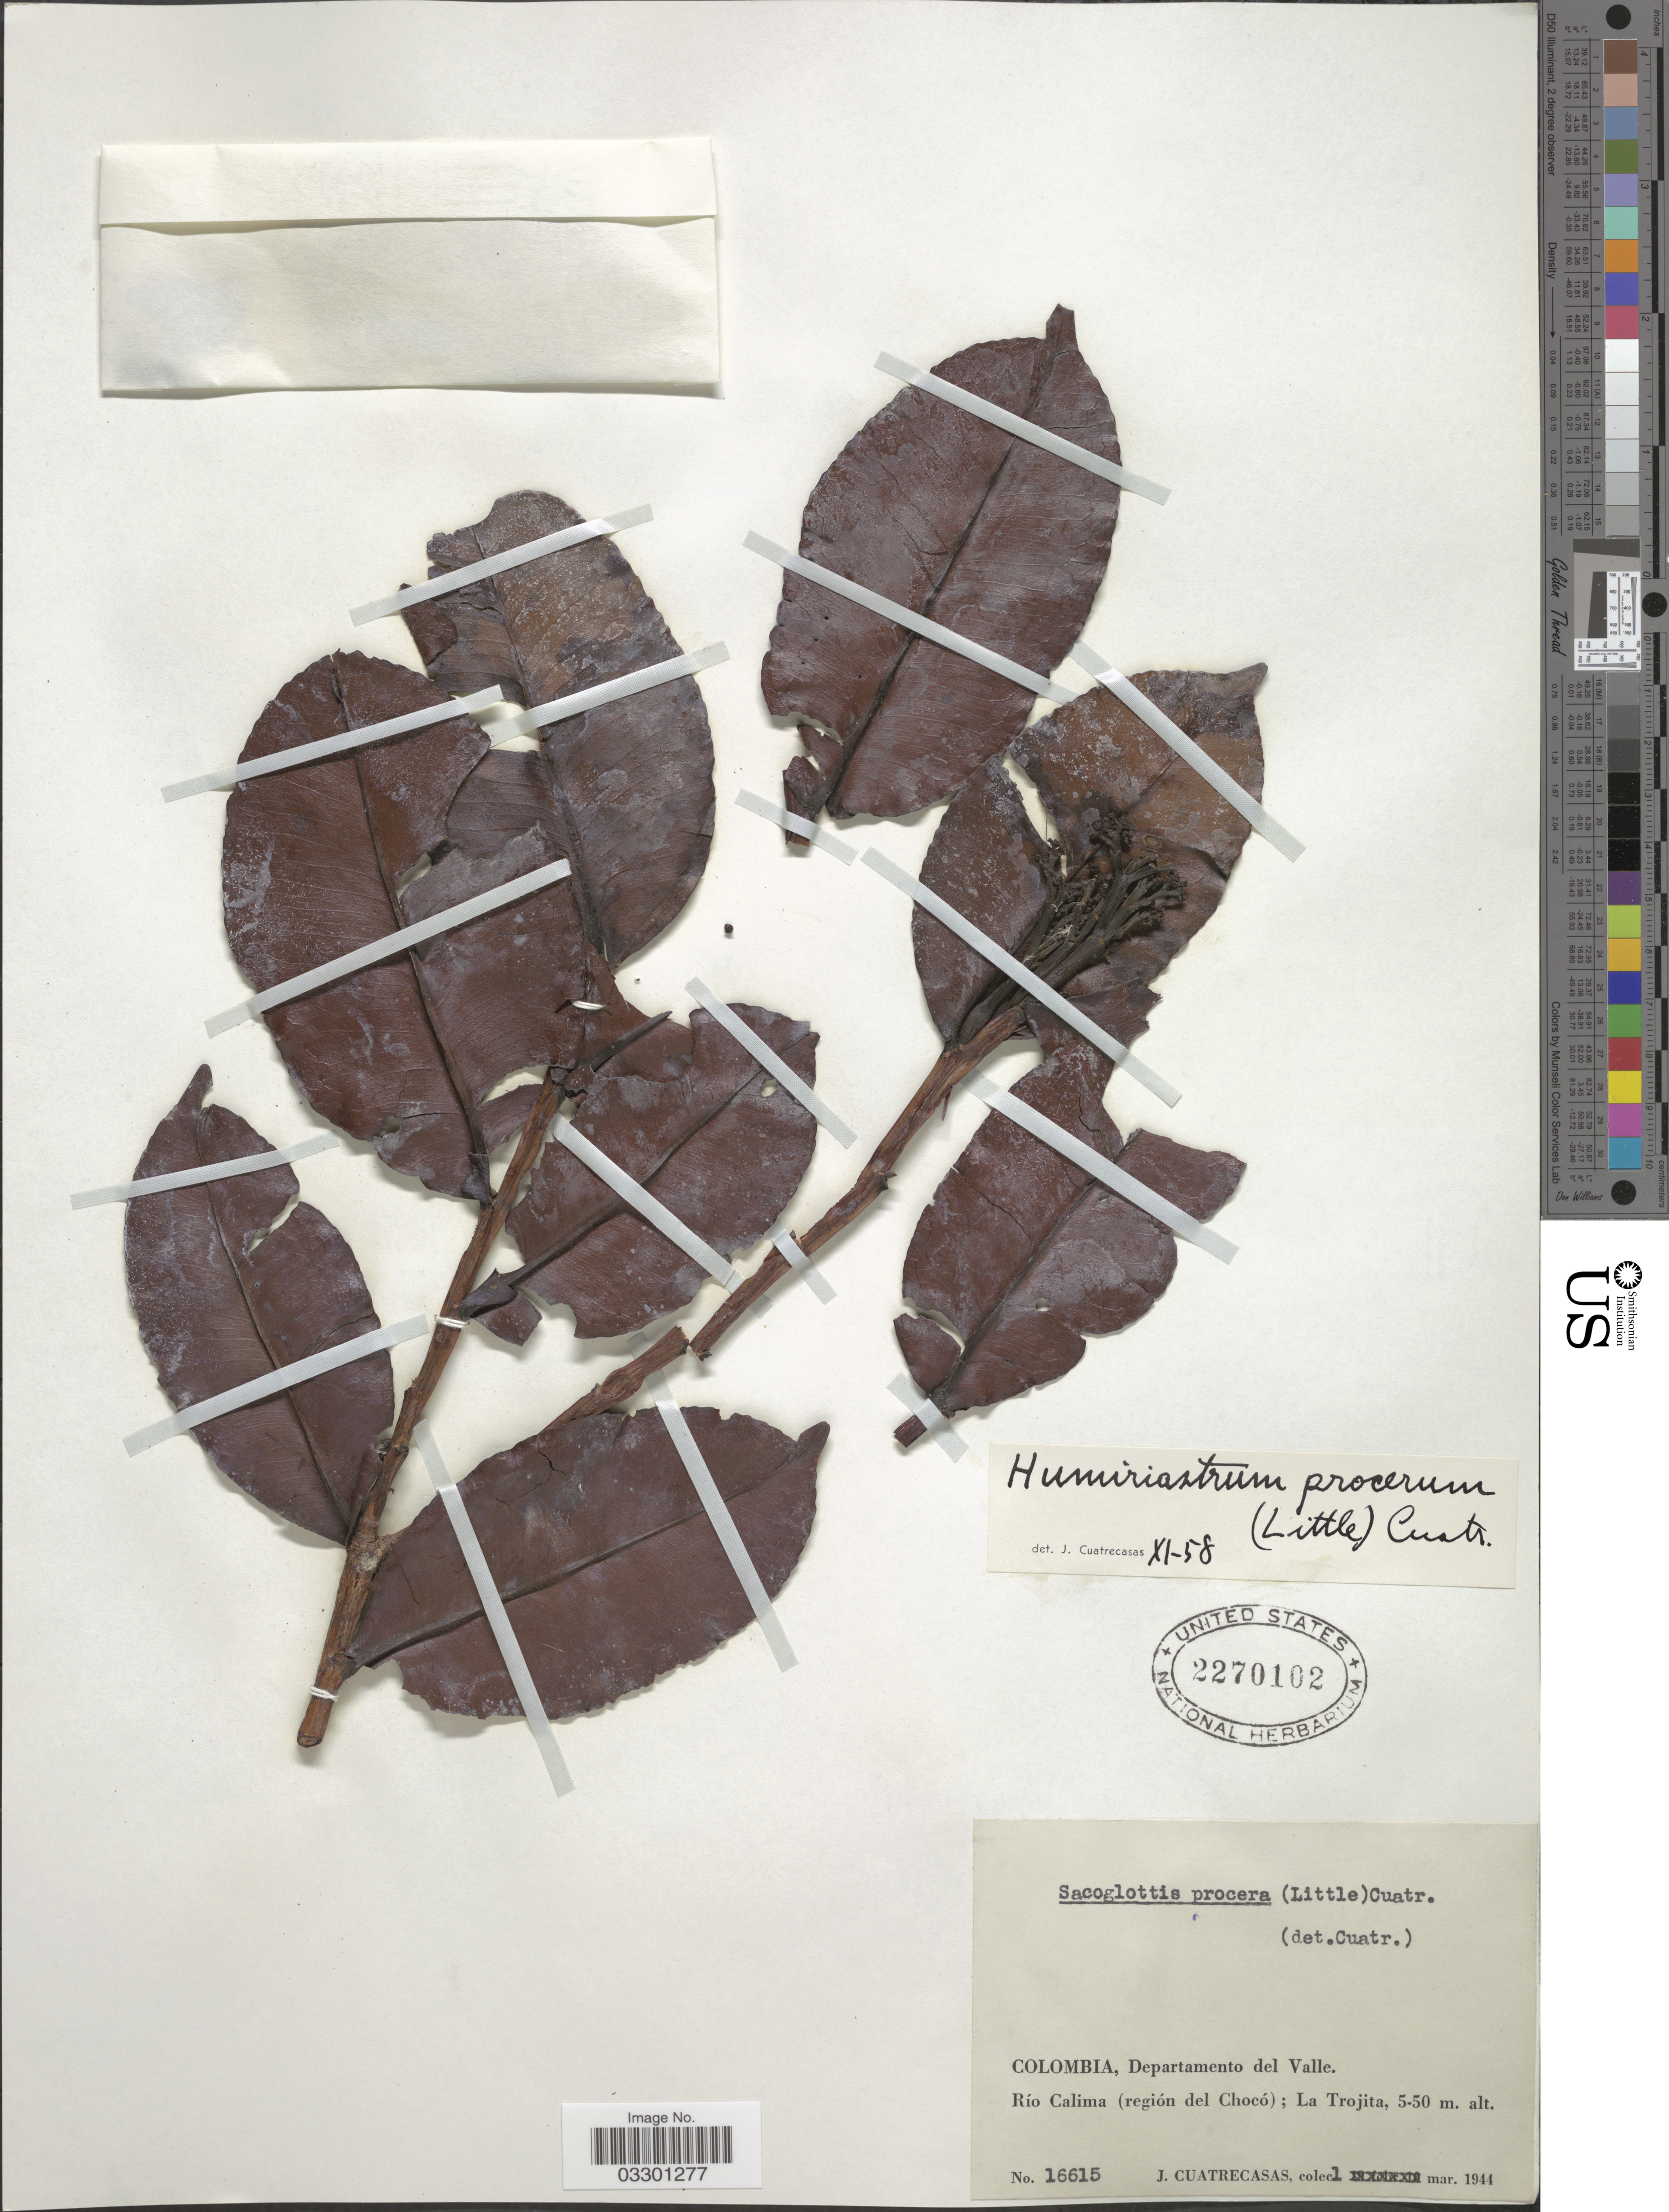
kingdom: Plantae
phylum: Tracheophyta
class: Magnoliopsida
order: Malpighiales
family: Humiriaceae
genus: Humiriastrum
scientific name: Humiriastrum procerum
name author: (Little) Cuatrec.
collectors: J. Cuatrecasas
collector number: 16615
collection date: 1944-03-01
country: Colombia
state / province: Valle del Cauca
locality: Departamento del Valle. Río Calima (región del Chocó) ; La Trojita.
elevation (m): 5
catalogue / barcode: US 2270102